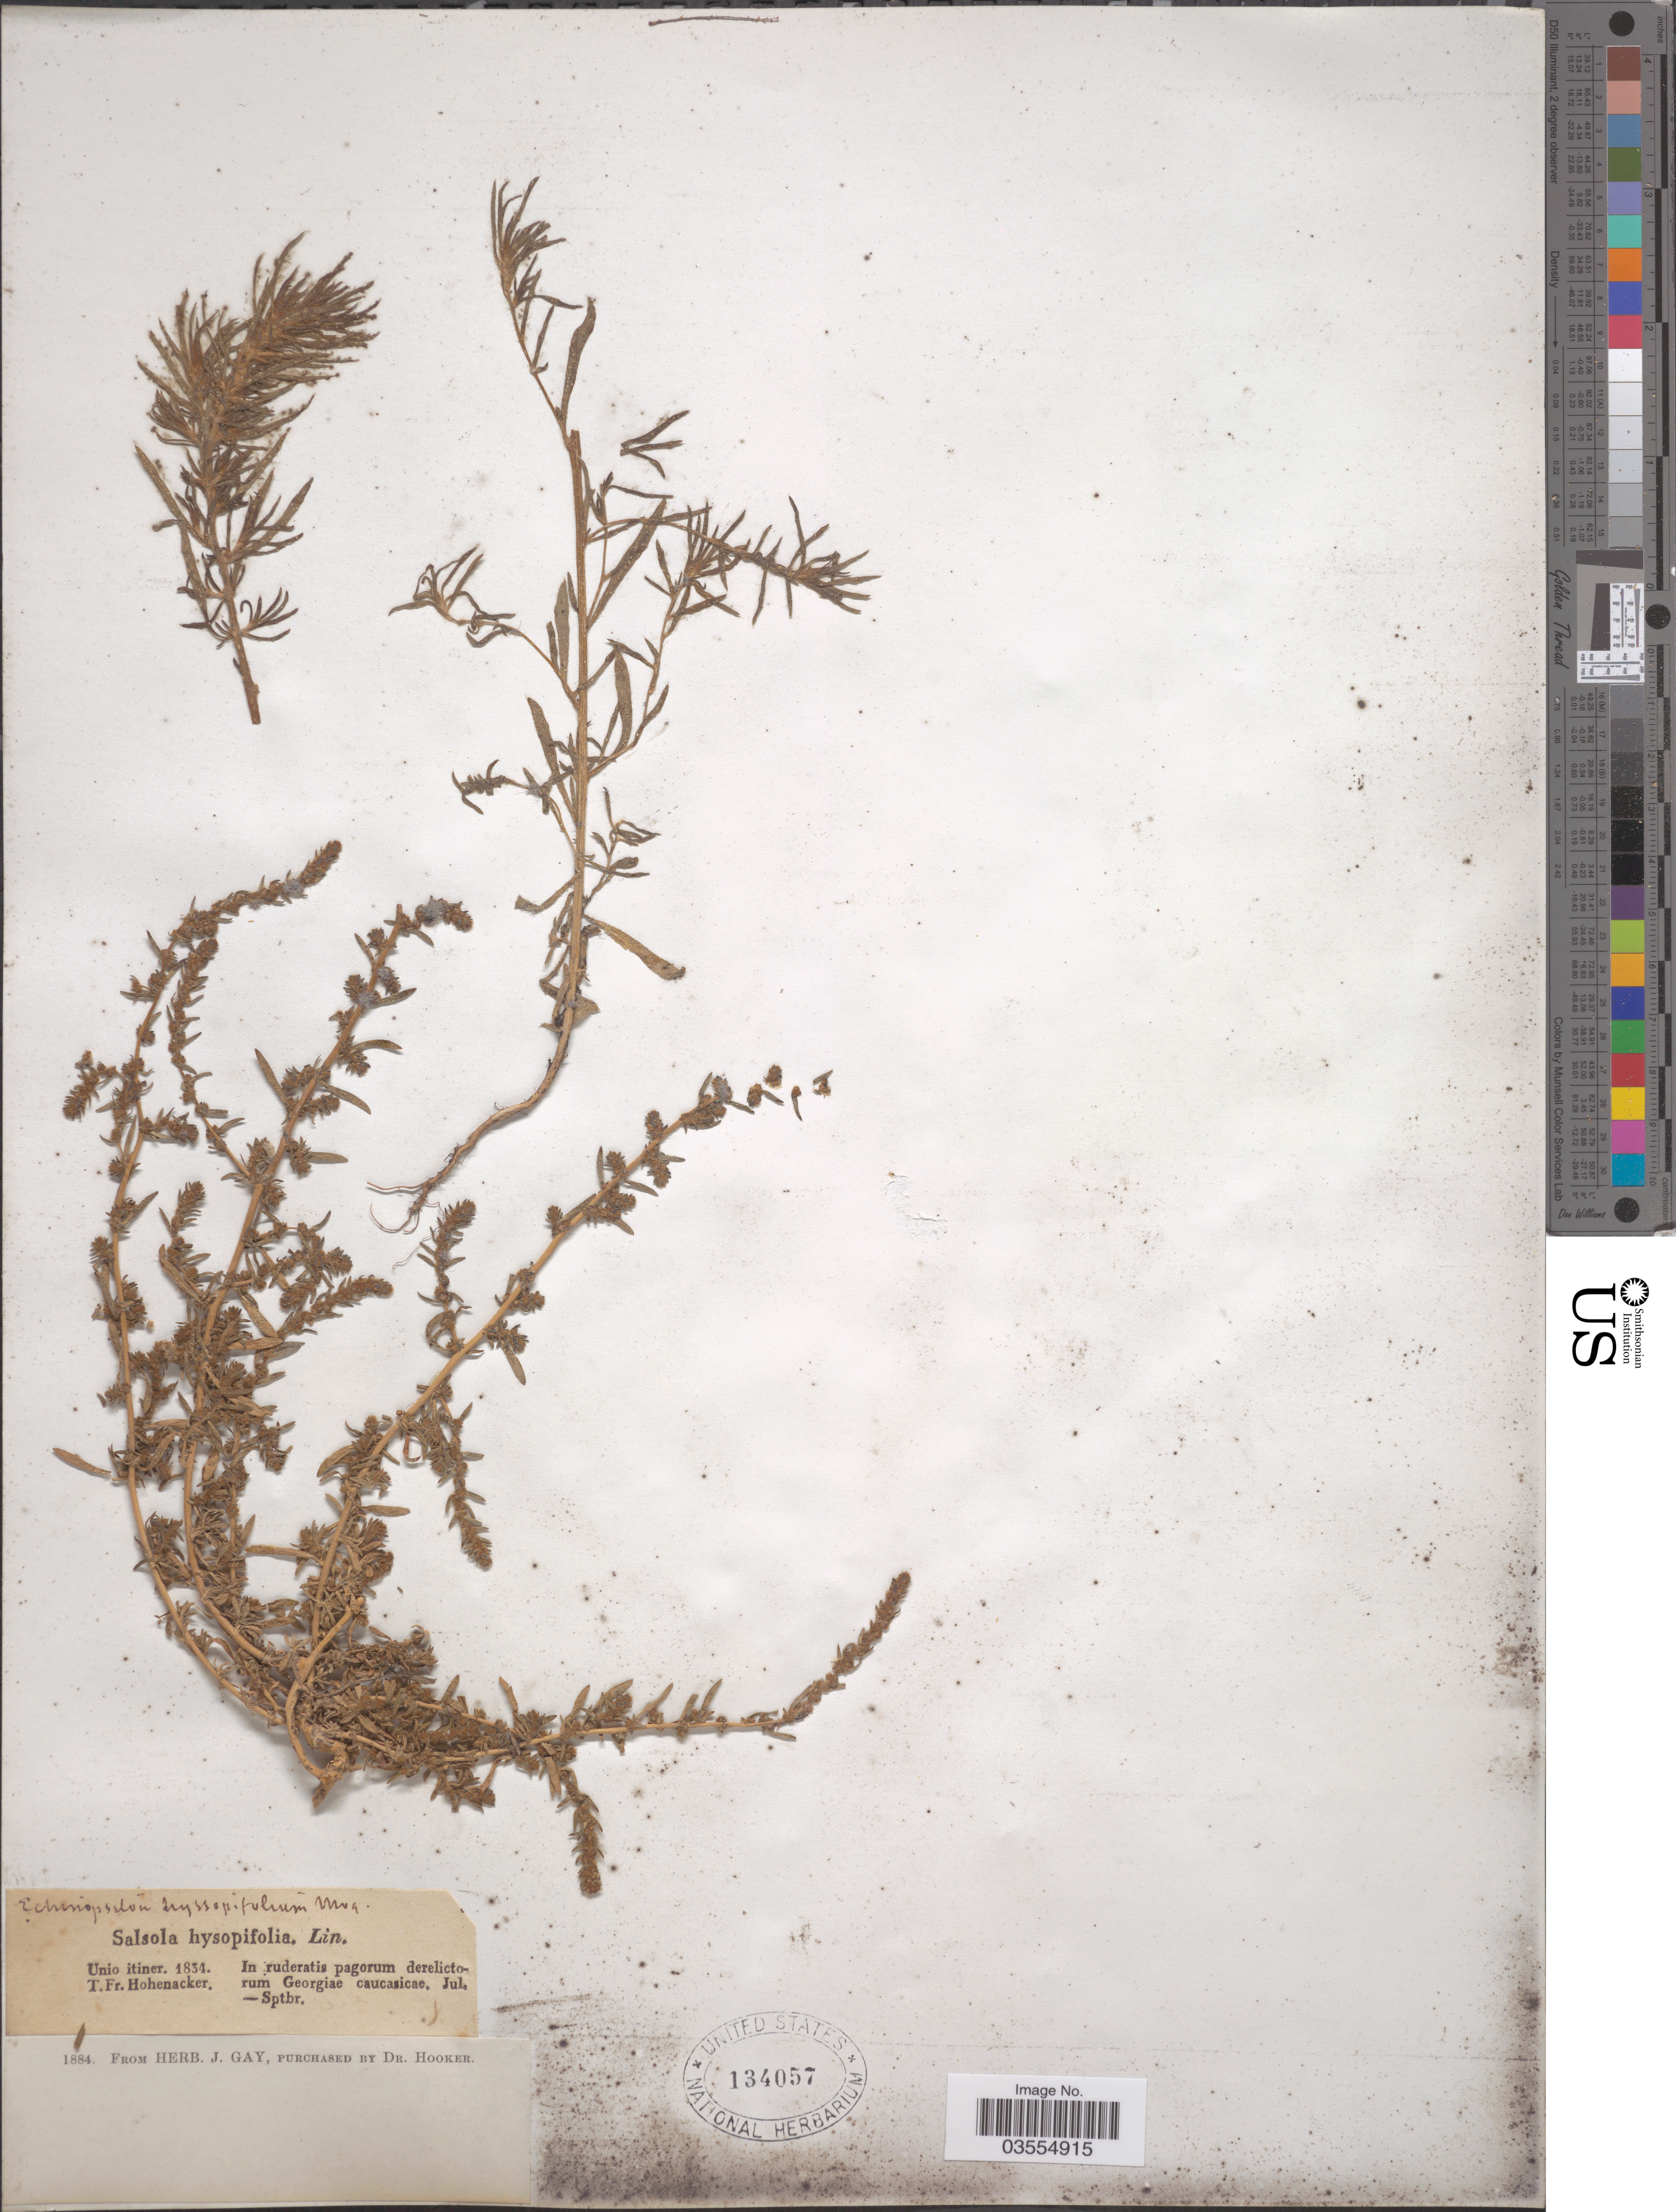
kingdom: Plantae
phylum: Tracheophyta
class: Magnoliopsida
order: Caryophyllales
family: Amaranthaceae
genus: Bassia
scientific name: Bassia hyssopifolia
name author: (Pall.) Kuntze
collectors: T. Hohenacker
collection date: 1834-07/1834-09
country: Georgia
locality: In ruderatis pagorum derelictorum Georgiæ caucasicæ.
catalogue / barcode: US 134057